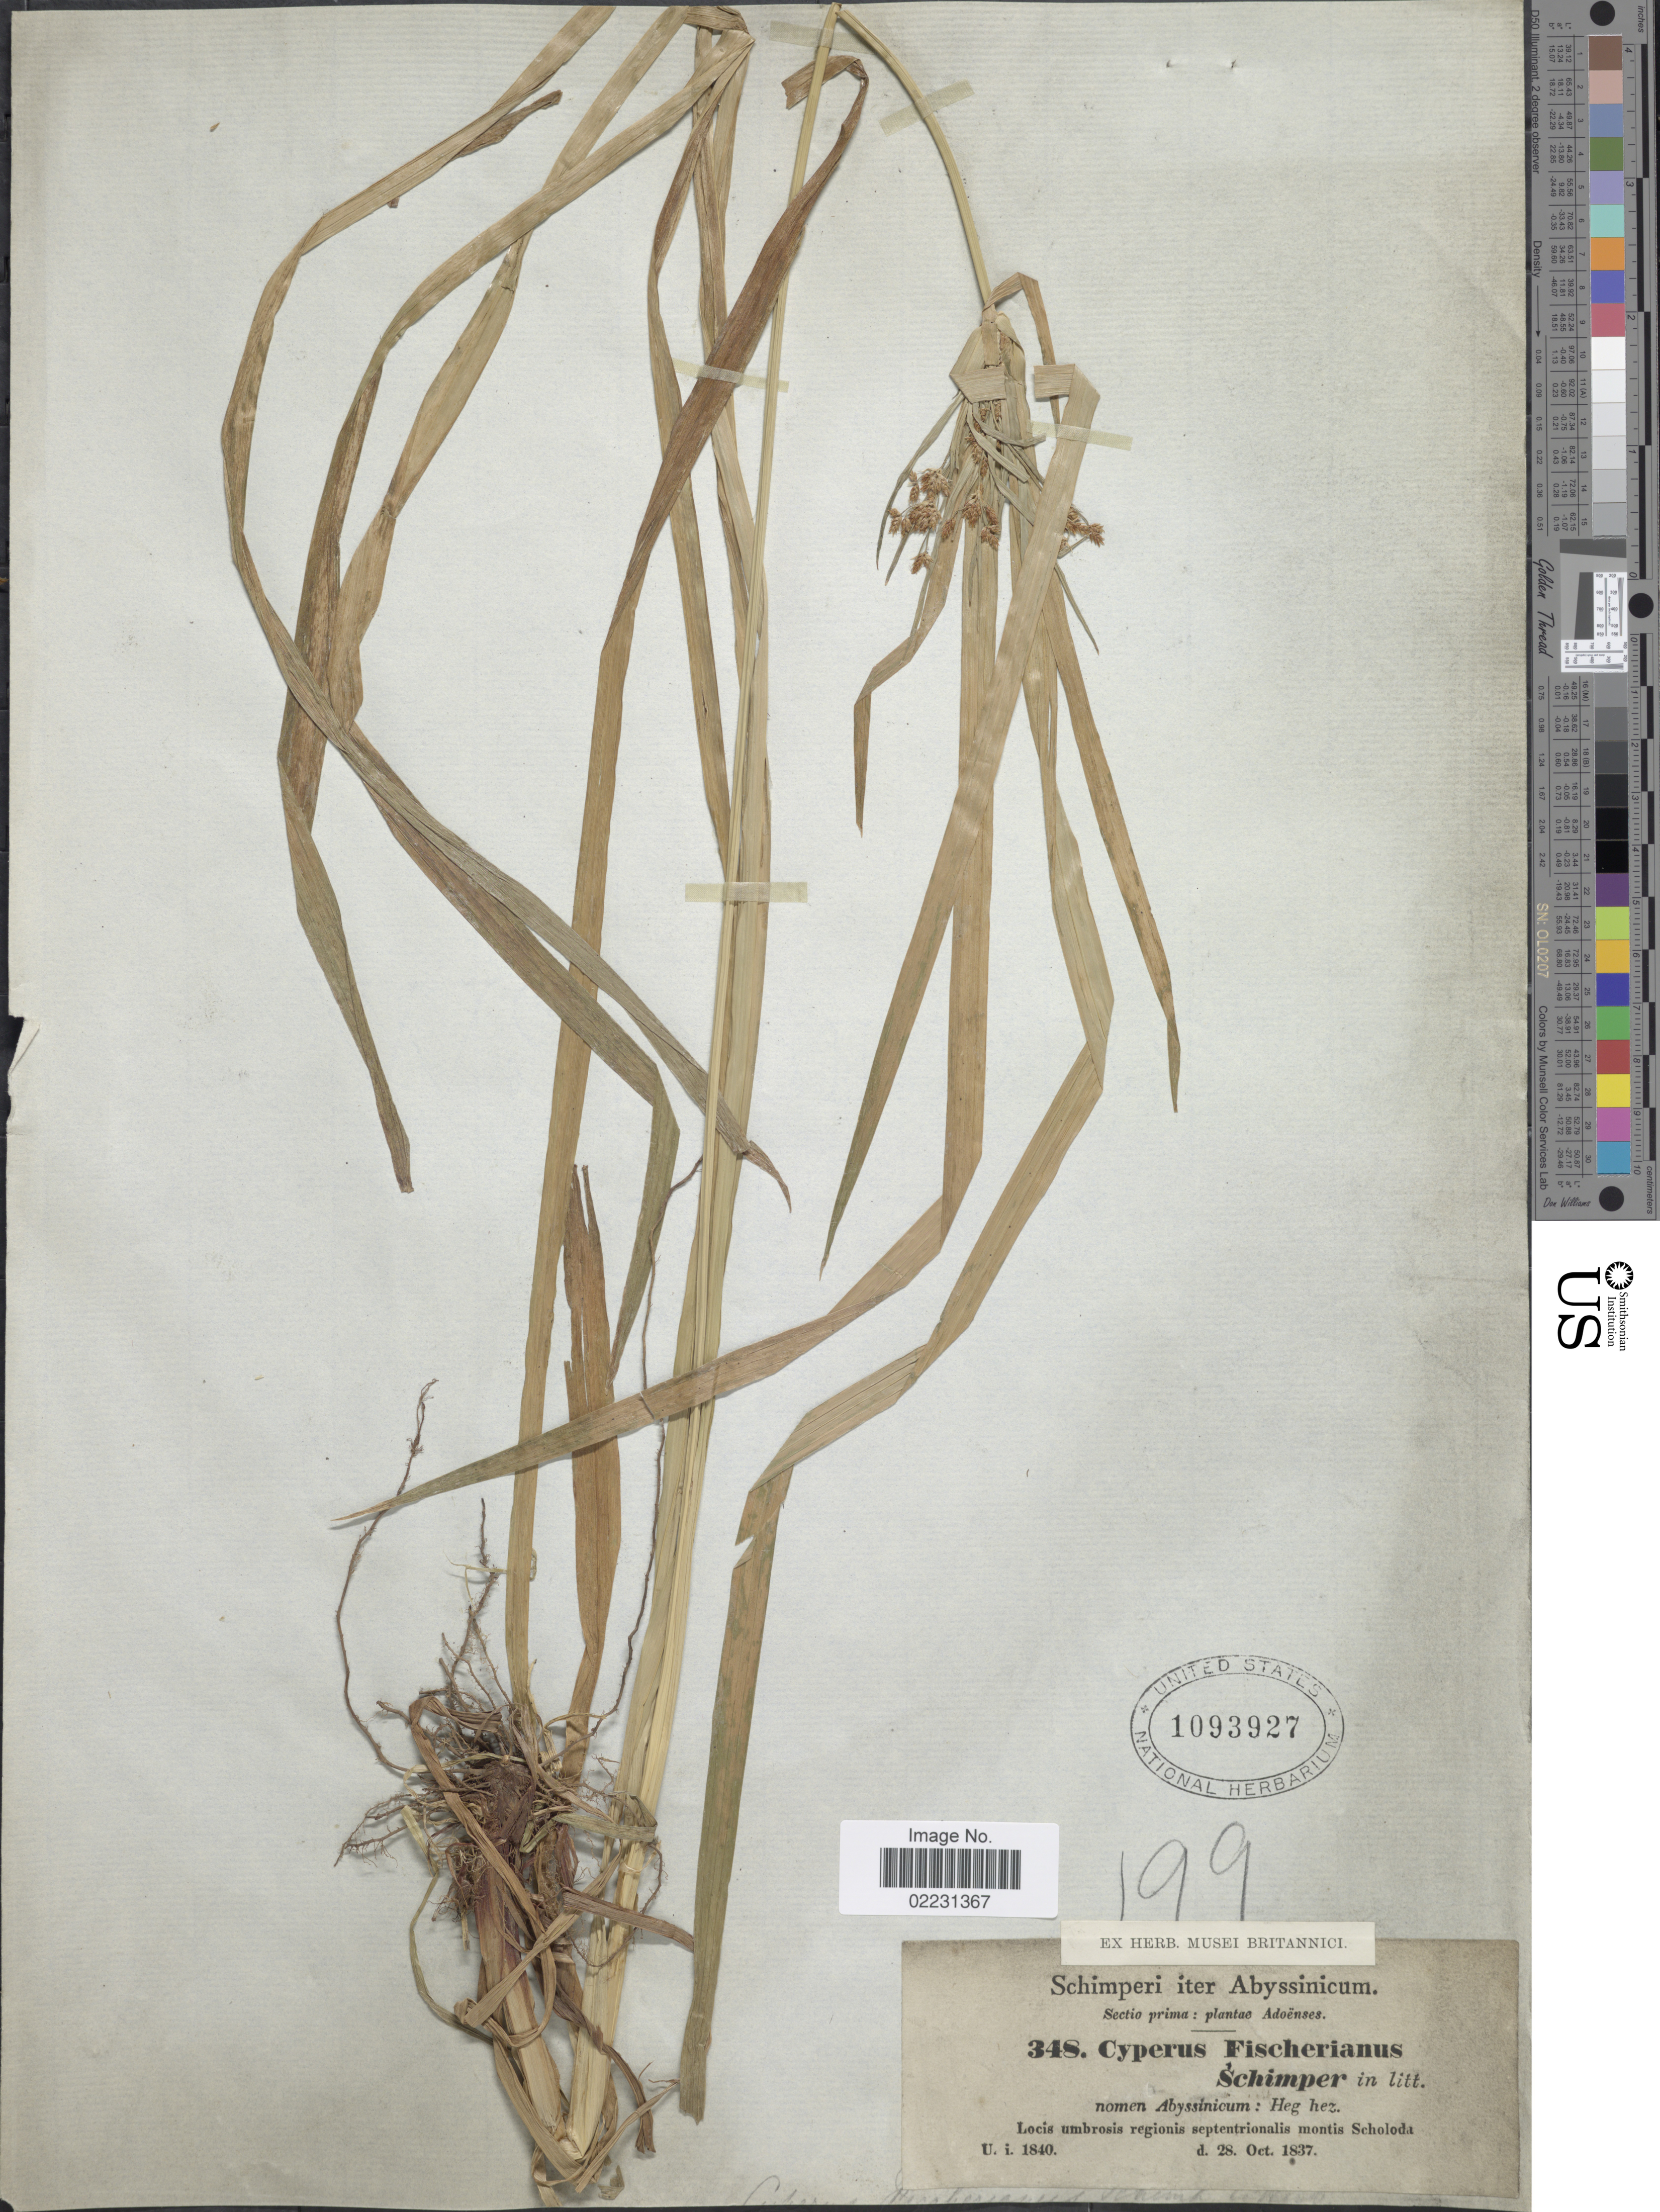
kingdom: Plantae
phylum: Tracheophyta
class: Liliopsida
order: Poales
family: Cyperaceae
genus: Cyperus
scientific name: Cyperus fischerianus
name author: G.W. Schimp. ex A. Rich.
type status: Isosyntype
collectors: -. Schimper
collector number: I 348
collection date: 1837-10-28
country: Eritrea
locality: Abyssinicum, Locis umbrosis regionis septentrionalis montis Scholoda.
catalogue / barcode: US 1093927